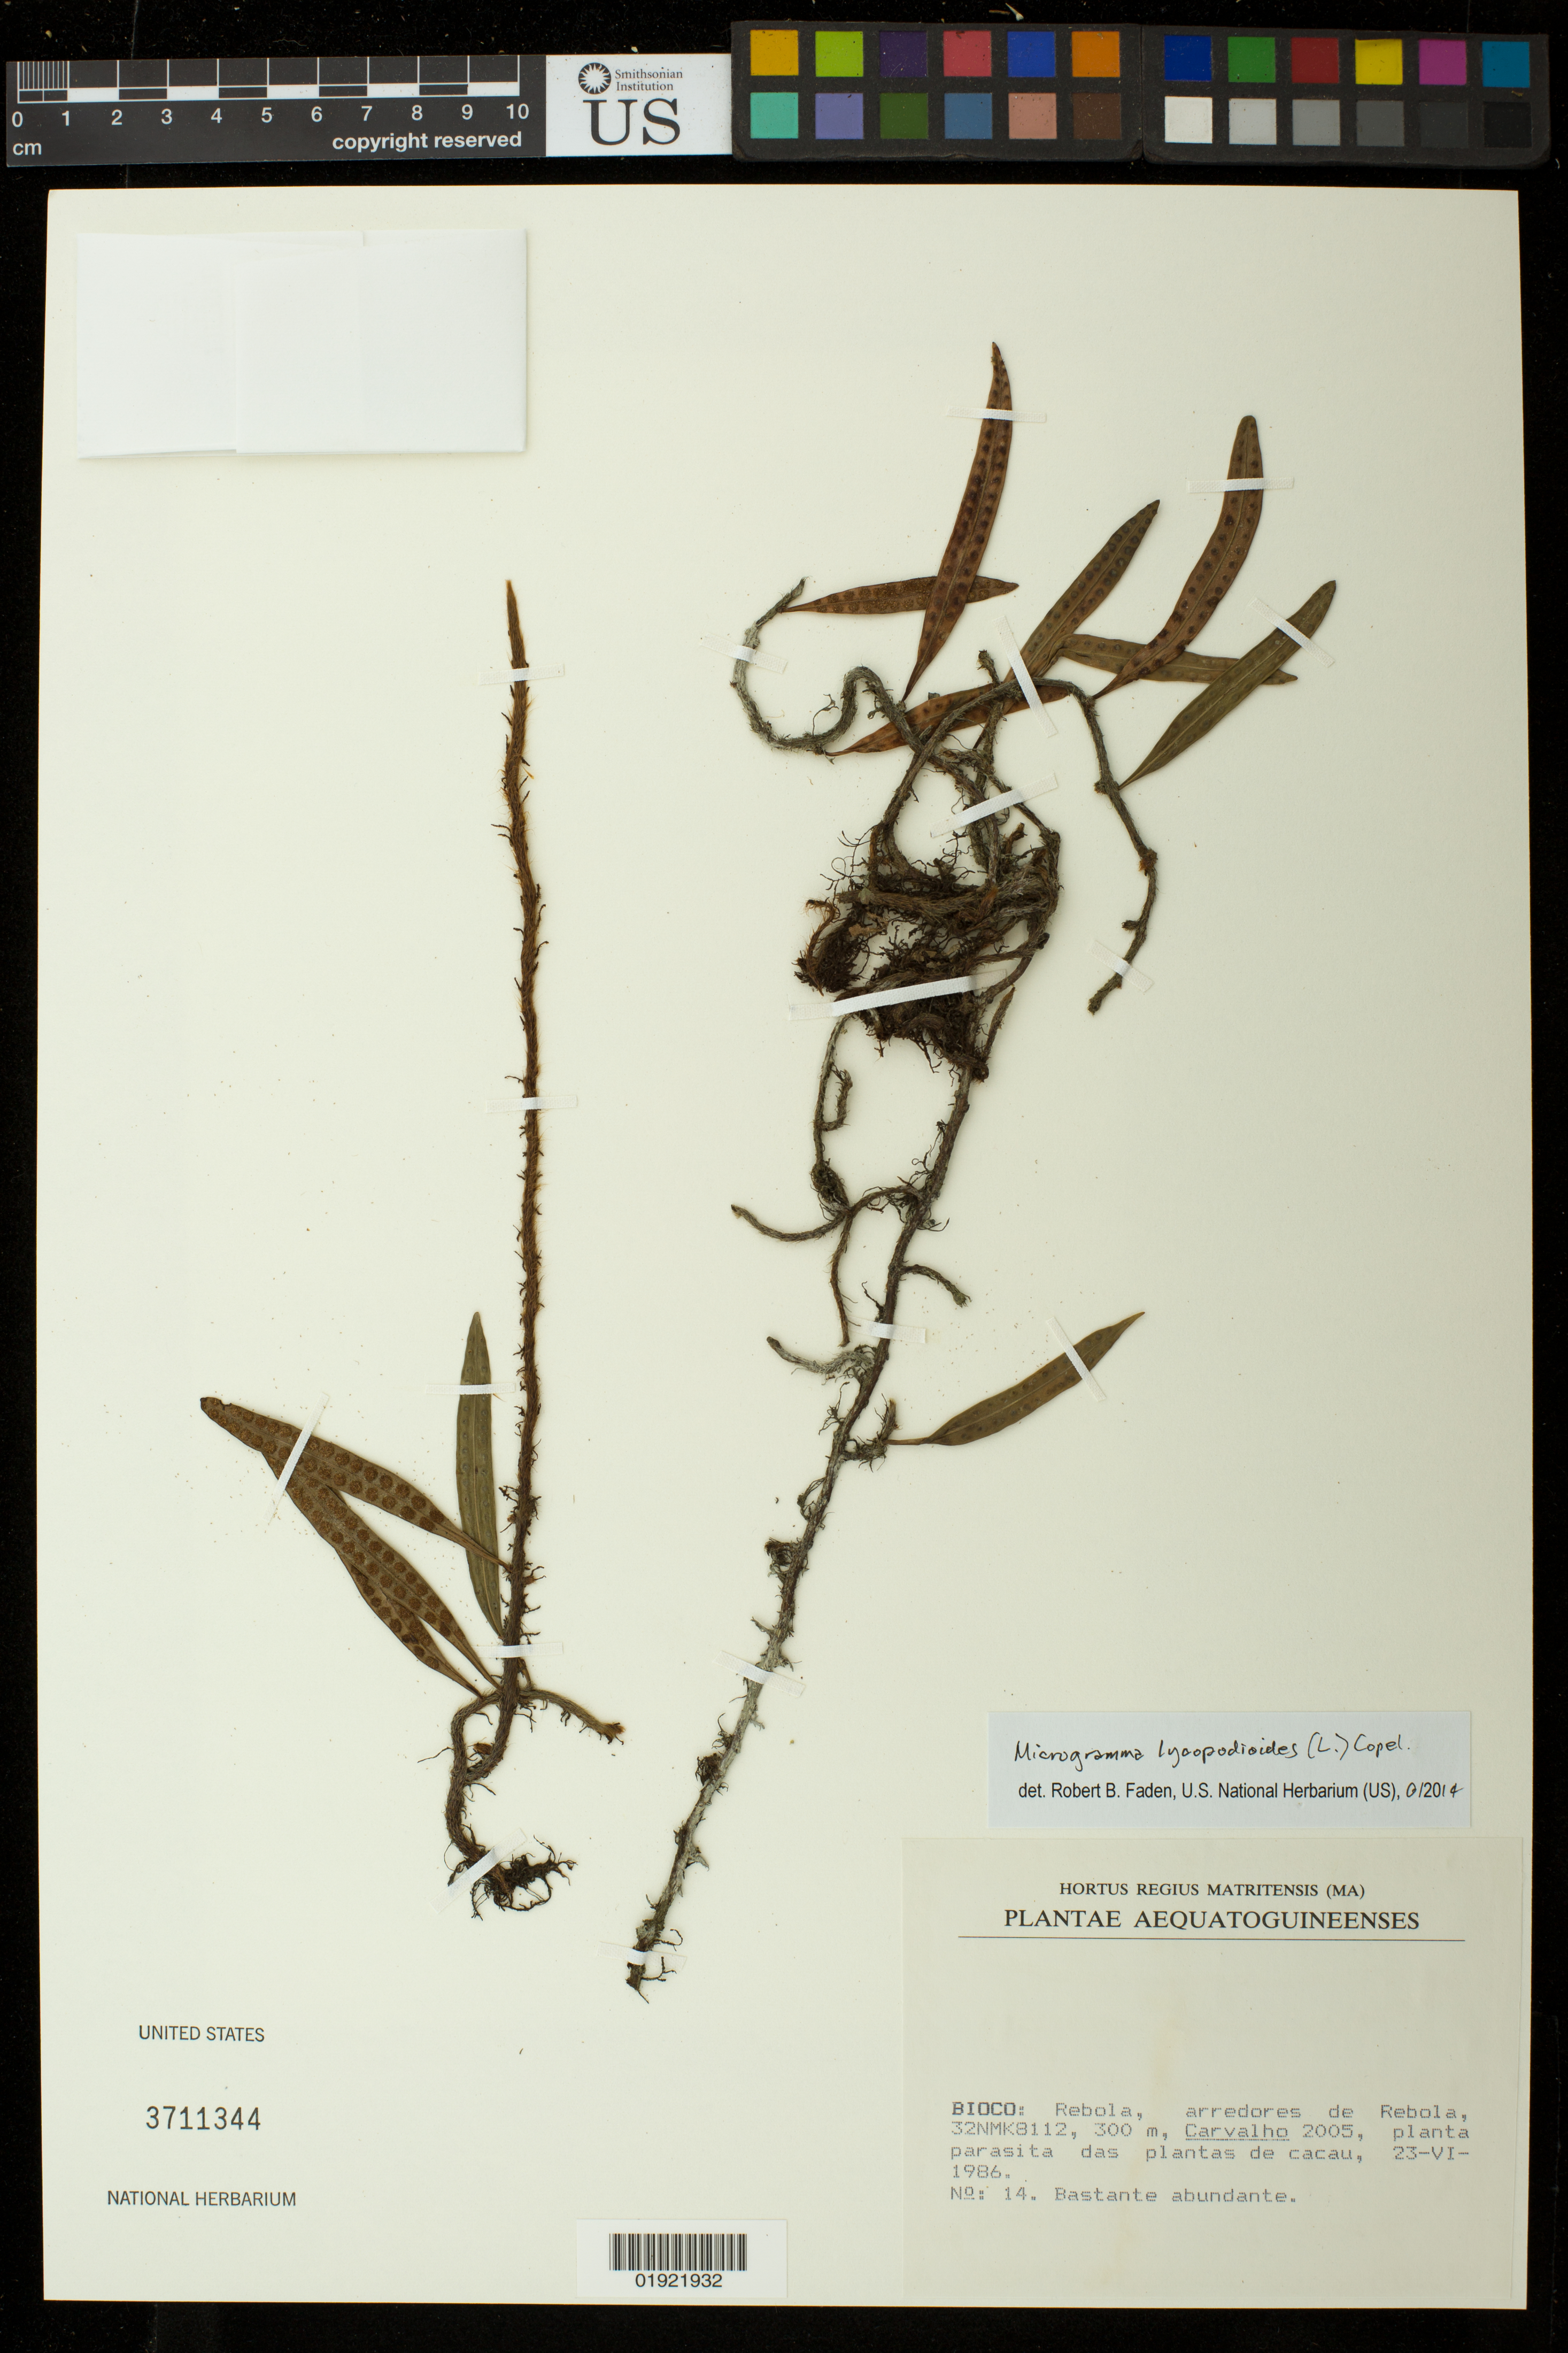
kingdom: Plantae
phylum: Tracheophyta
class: Polypodiopsida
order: Polypodiales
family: Polypodiaceae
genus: Microgramma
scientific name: Microgramma lycopodioides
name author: (L.) Copel.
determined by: Faden, Robert B., (US), Smithsonian Institution - National Museum of Natural History (UNITED STATES)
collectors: Carvalho, --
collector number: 2005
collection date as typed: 23-VI-1986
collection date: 1986-06-23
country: Equatorial Guinea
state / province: Bioko Norte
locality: Bioca: Rebola, arredores de REbola, 32NMK8112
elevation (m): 300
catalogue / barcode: US 3711344